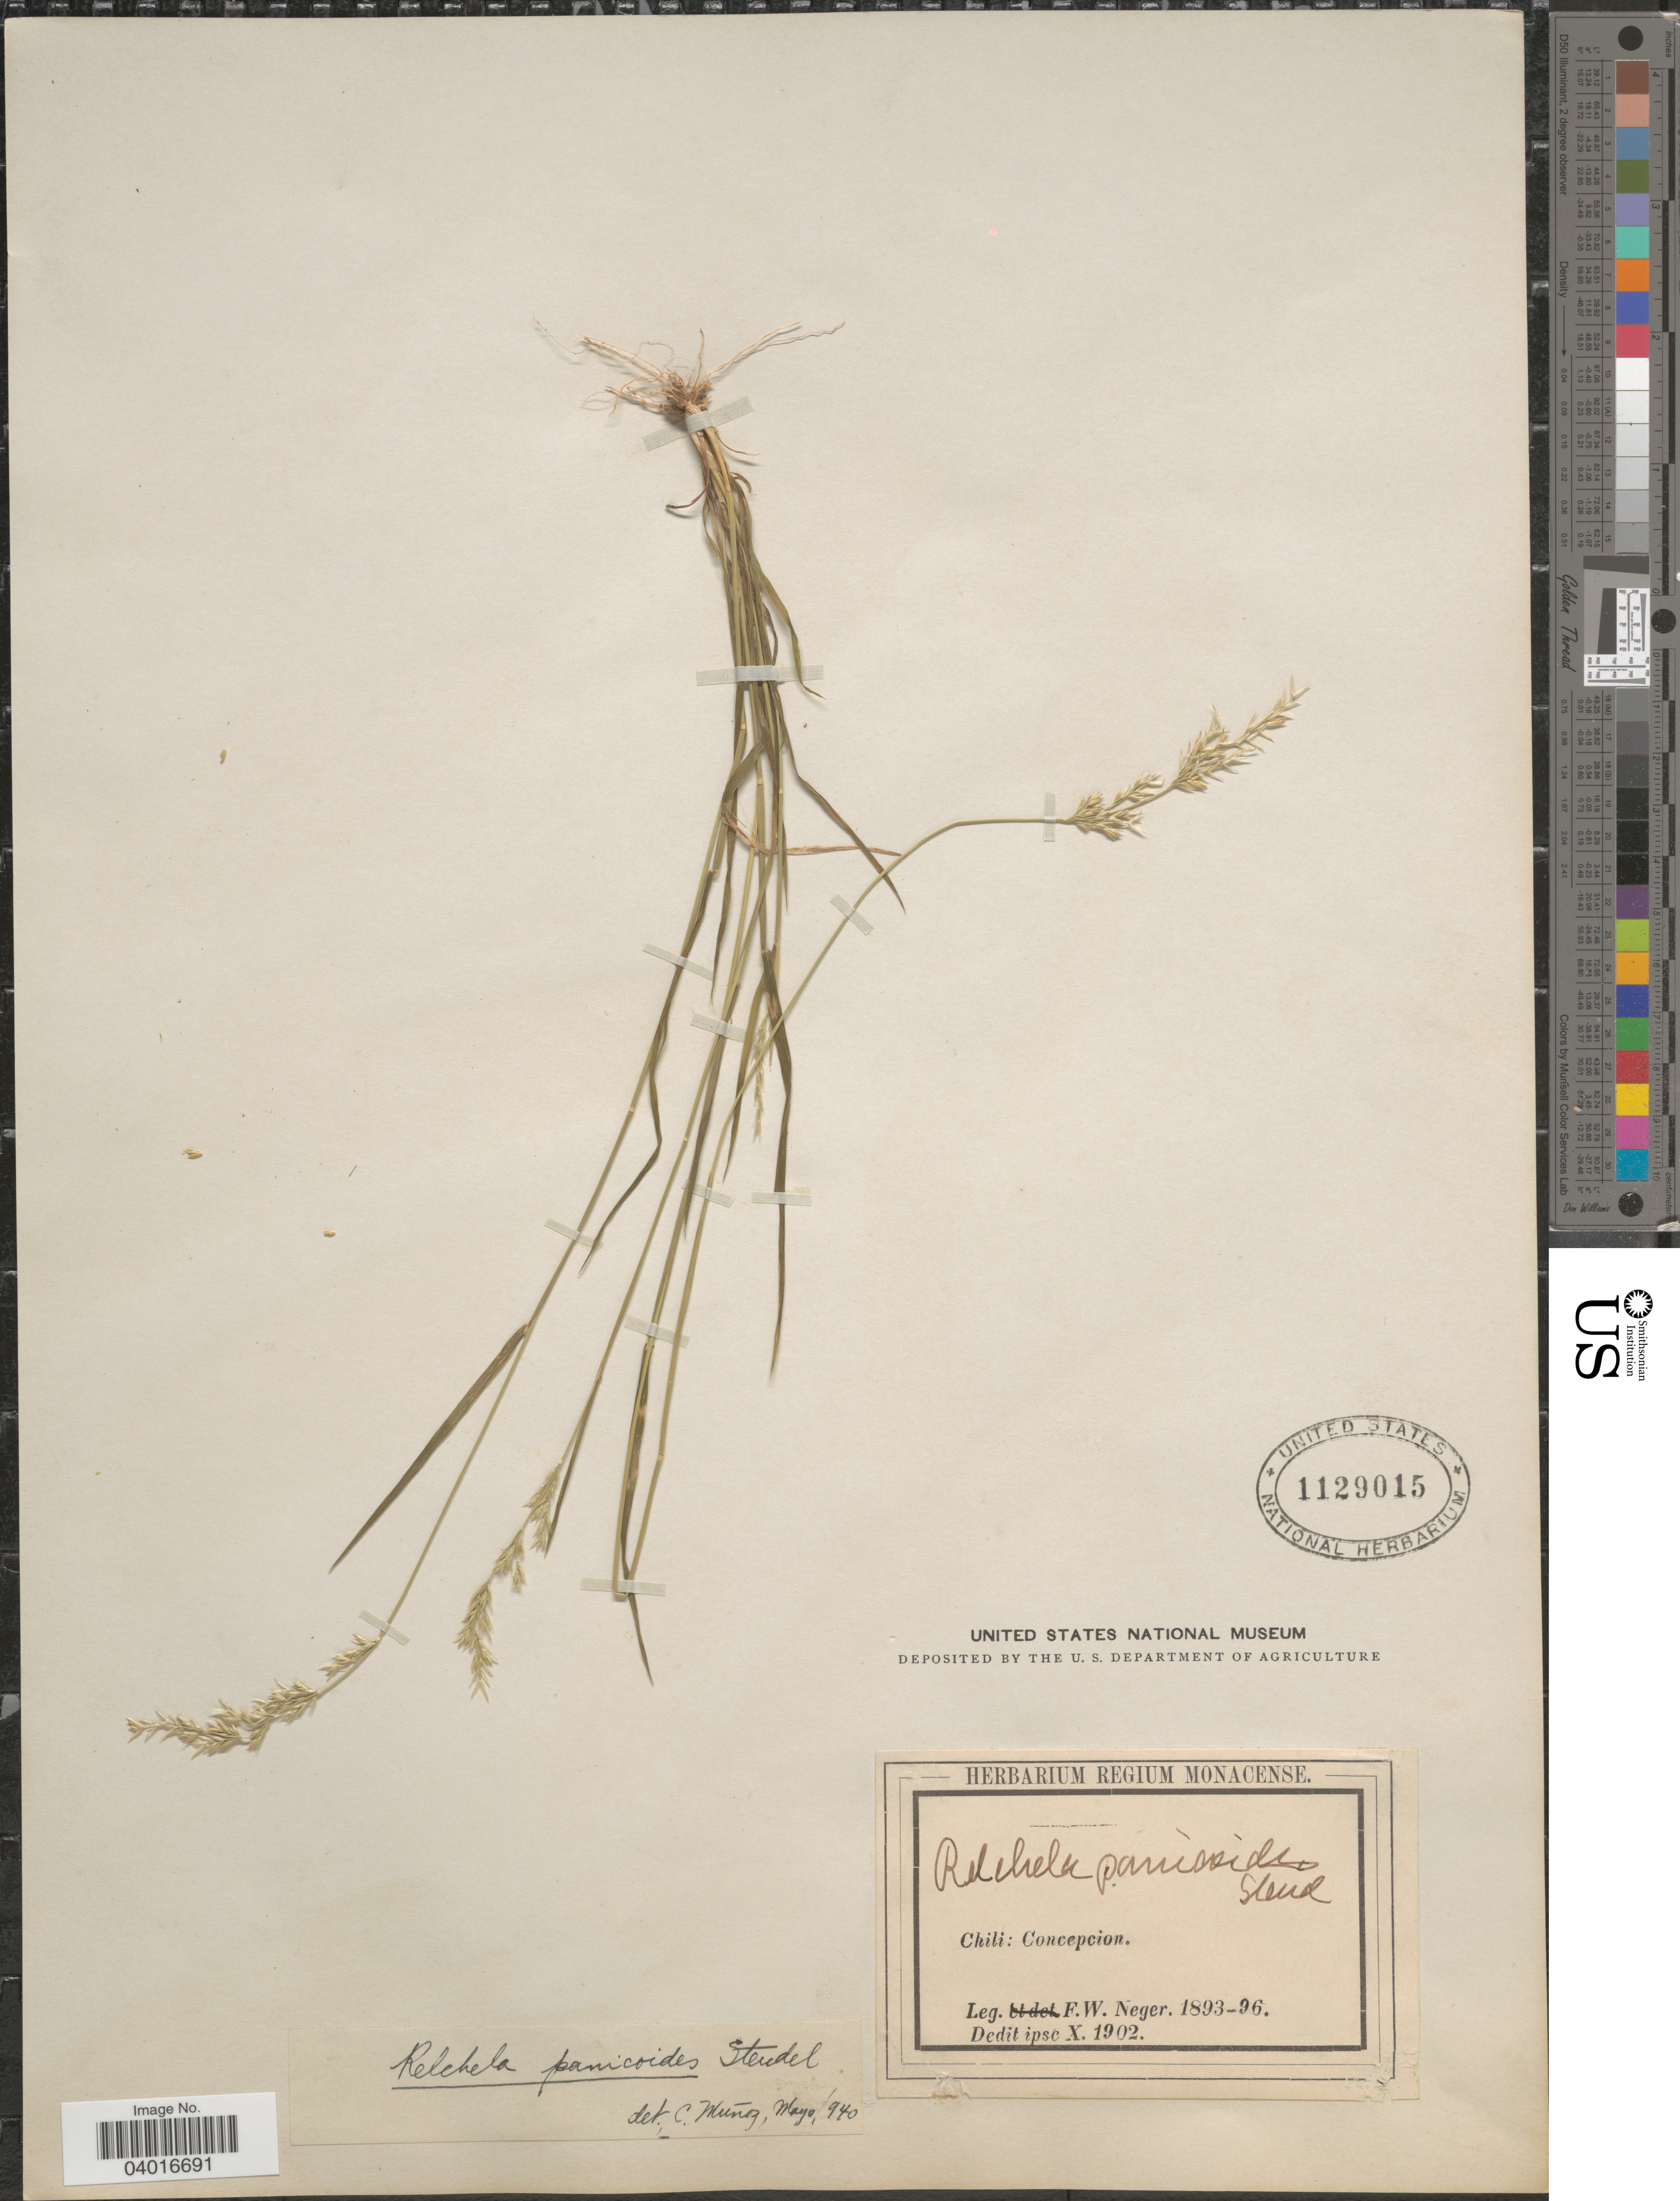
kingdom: Plantae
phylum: Tracheophyta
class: Liliopsida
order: Poales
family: Poaceae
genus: Relchela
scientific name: Relchela panicoides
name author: Steud.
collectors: F. Neger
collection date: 1893/1896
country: Chile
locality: Concepcion.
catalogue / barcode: US 1129015